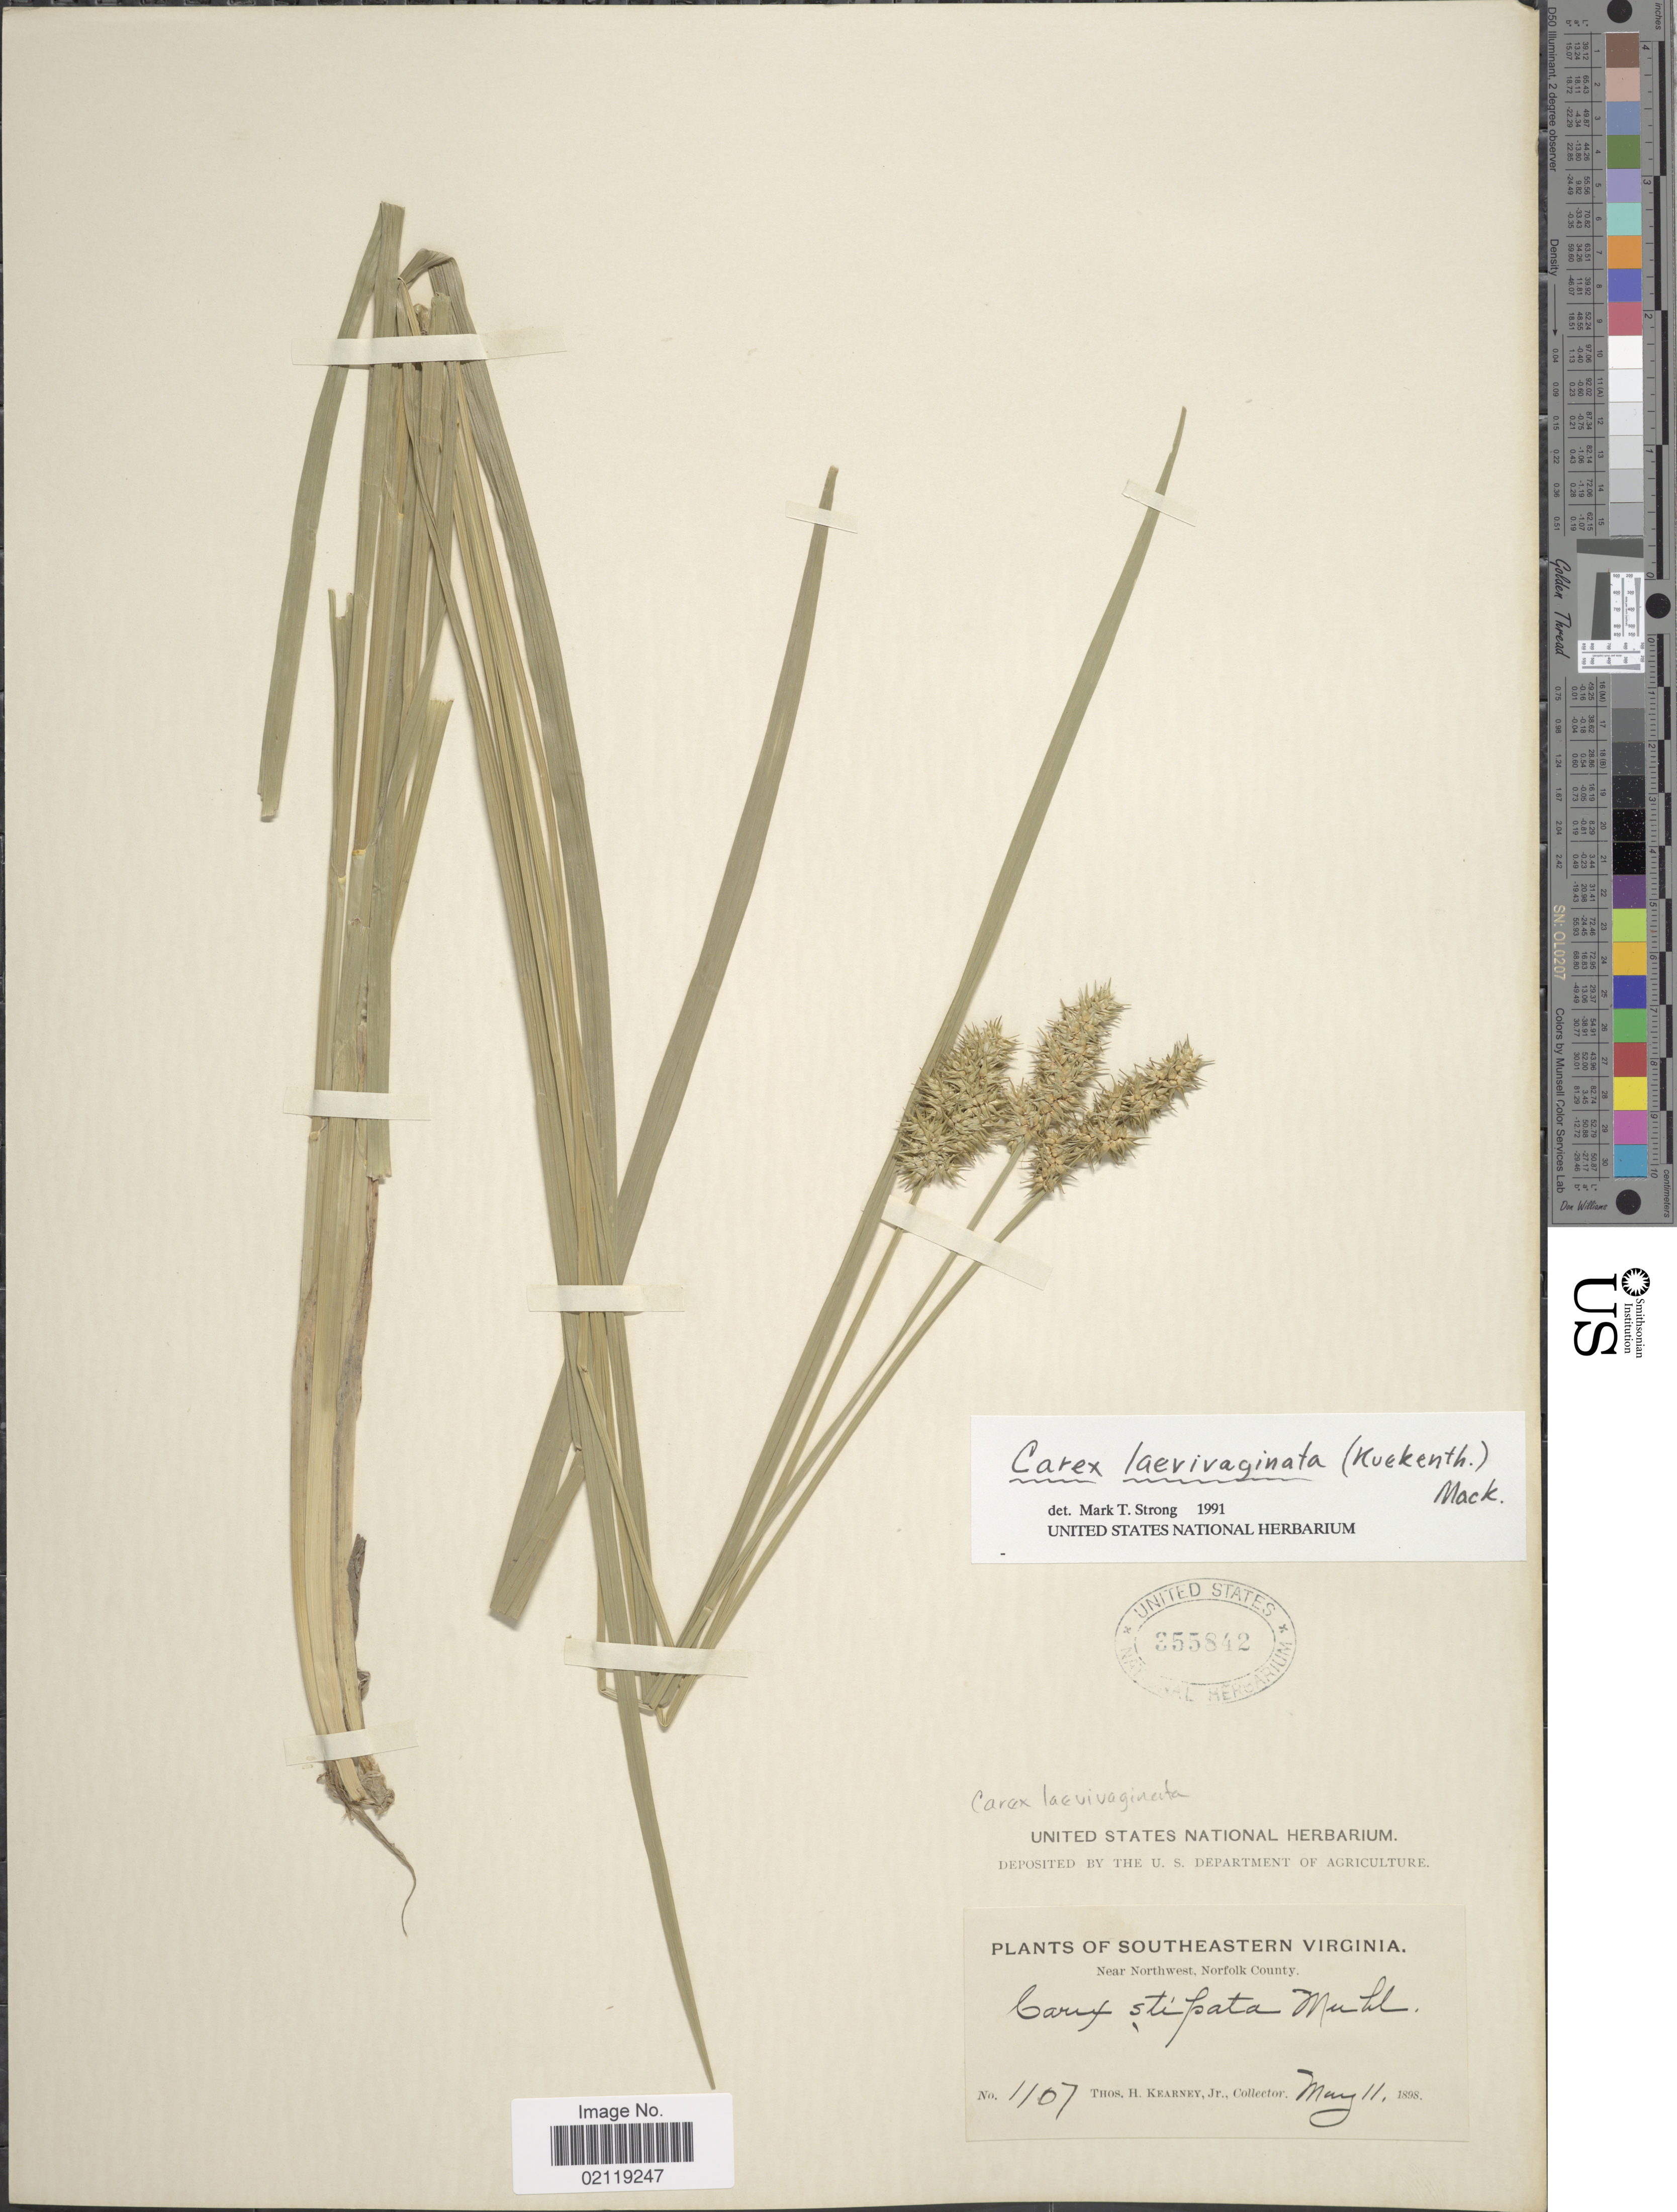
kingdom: Plantae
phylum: Tracheophyta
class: Liliopsida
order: Poales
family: Cyperaceae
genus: Carex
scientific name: Carex laevivaginata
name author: (Kük.) Mack.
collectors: T. H. Kearney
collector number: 1107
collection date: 1898-05-11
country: United States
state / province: Virginia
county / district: City of Norfolk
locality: Sputheastern Virginia. Near Northwest, Norfolk County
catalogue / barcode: US 355842